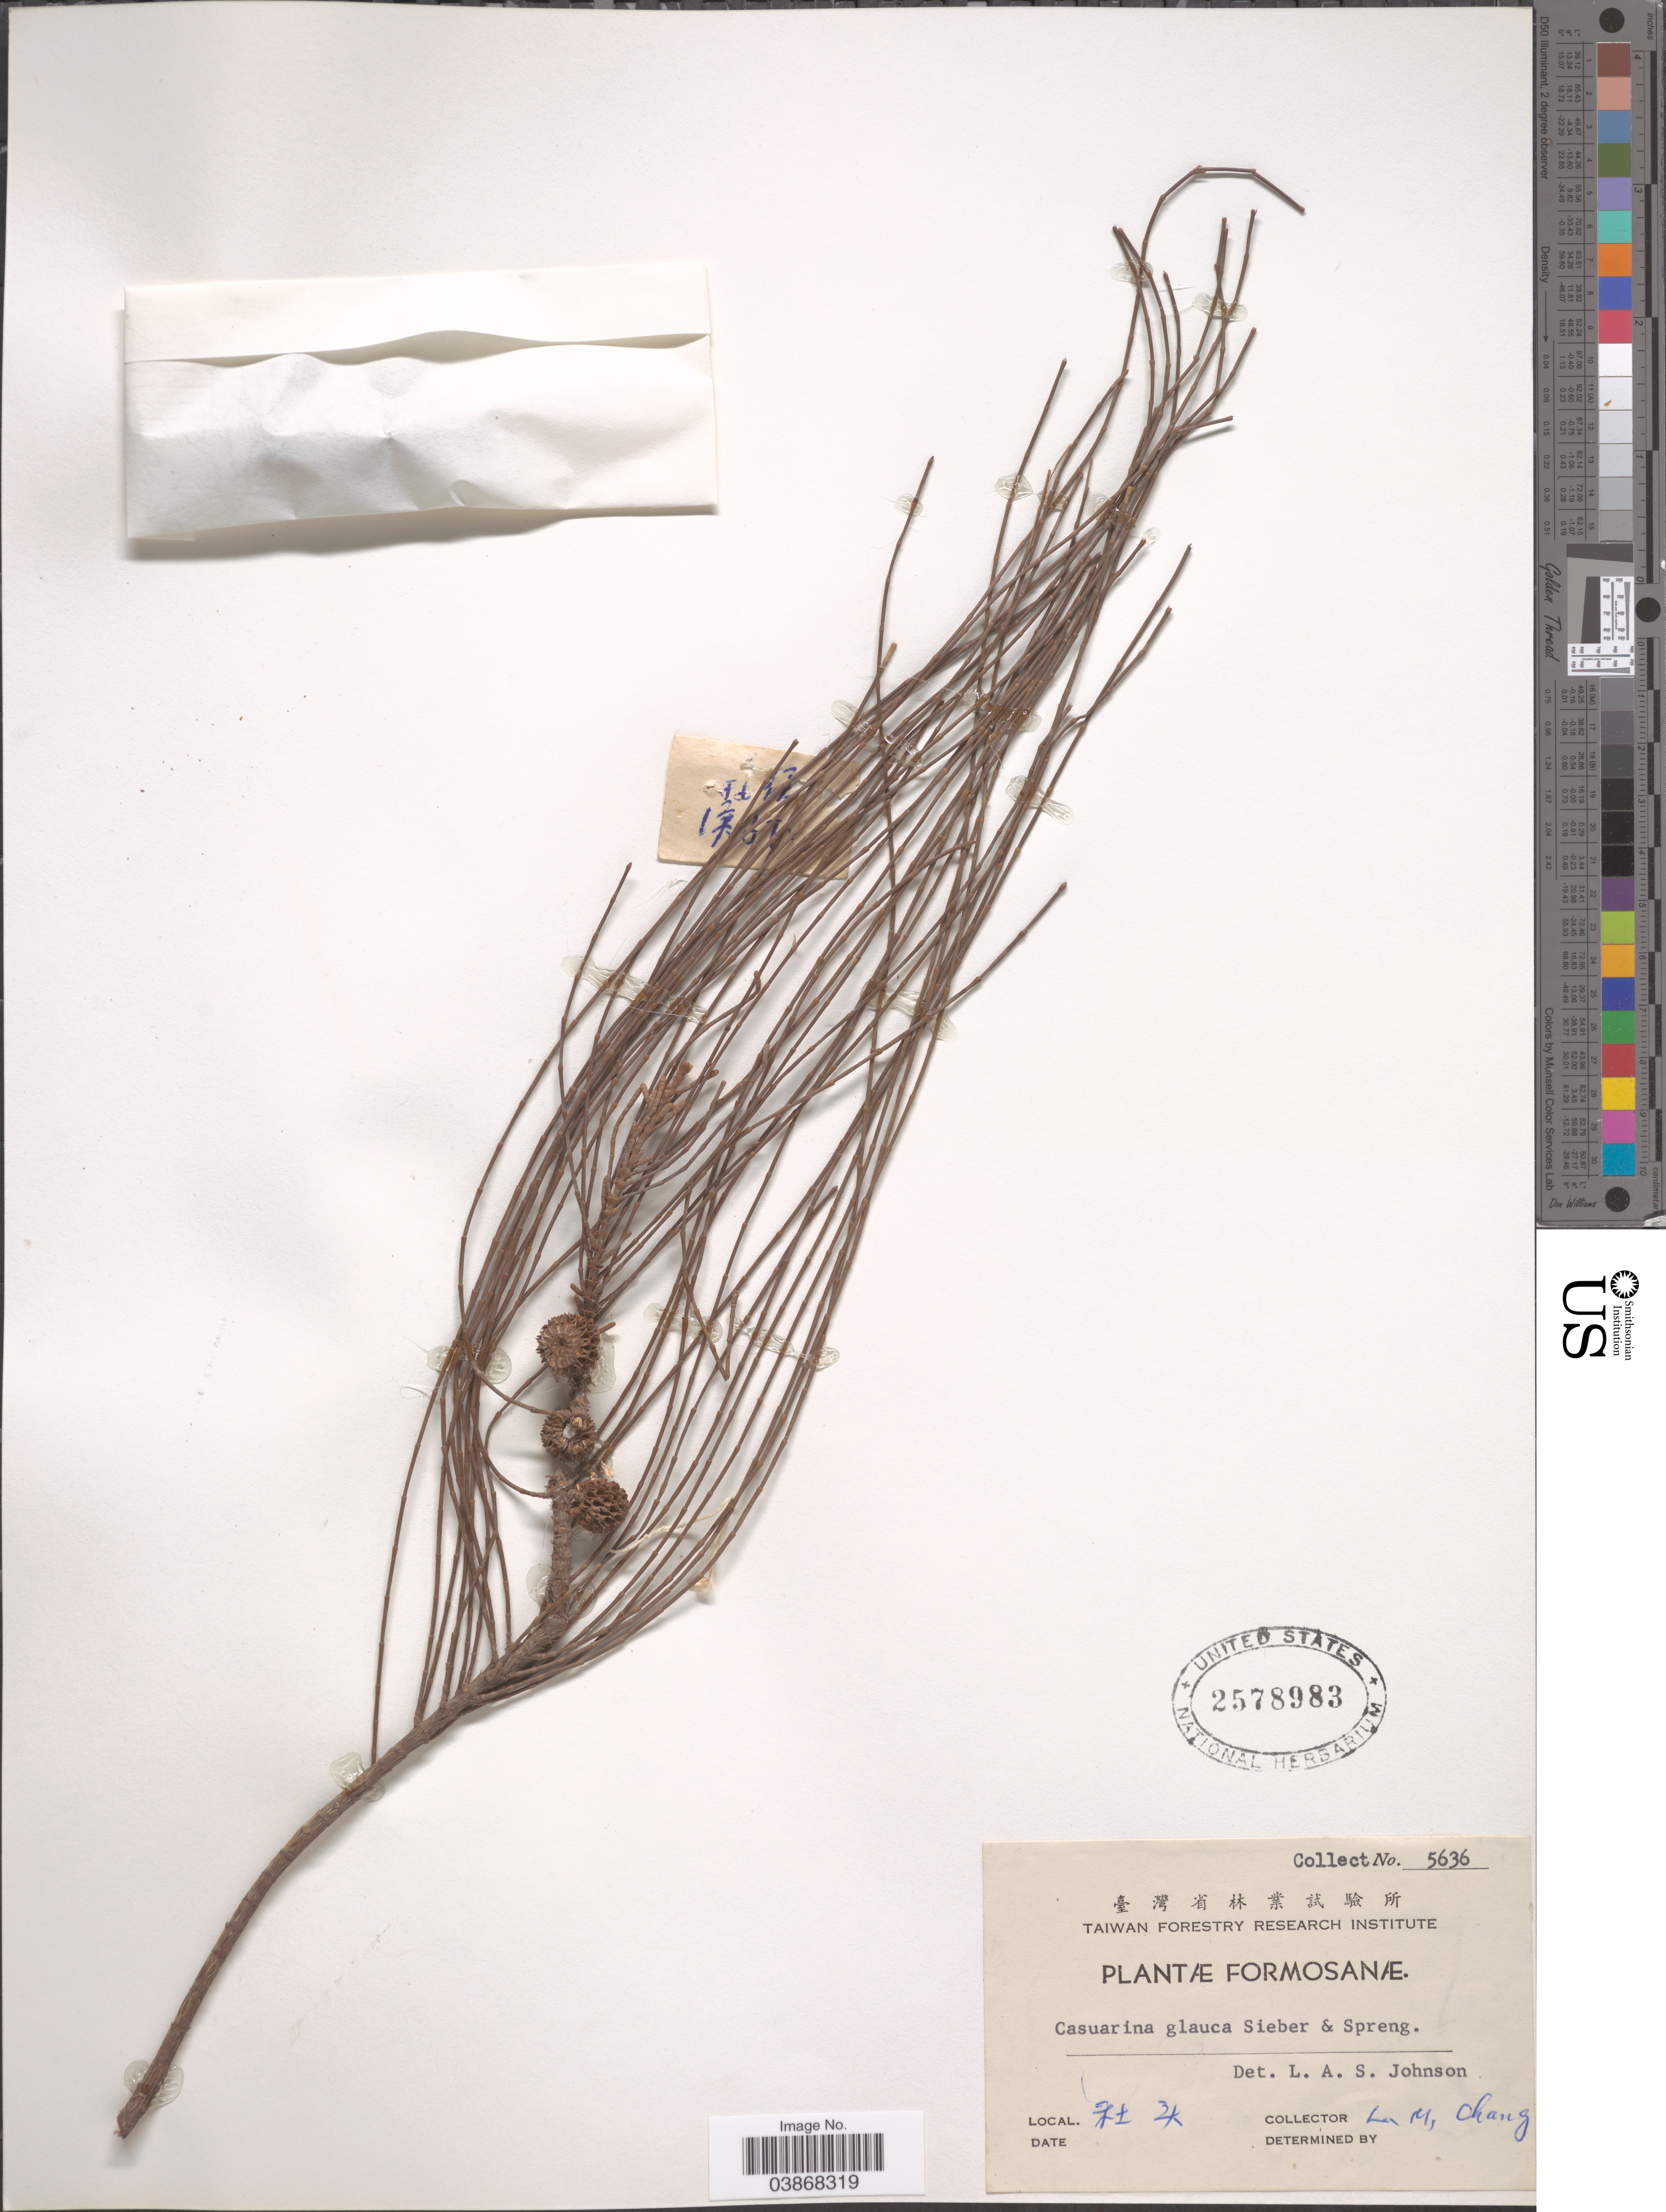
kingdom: Plantae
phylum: Tracheophyta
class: Magnoliopsida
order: Fagales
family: Casuarinaceae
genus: Casuarina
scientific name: Casuarina glauca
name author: Sieber ex Spreng.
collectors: L. Chang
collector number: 5636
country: Taiwan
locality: Formosanæ.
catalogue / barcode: US 2578983